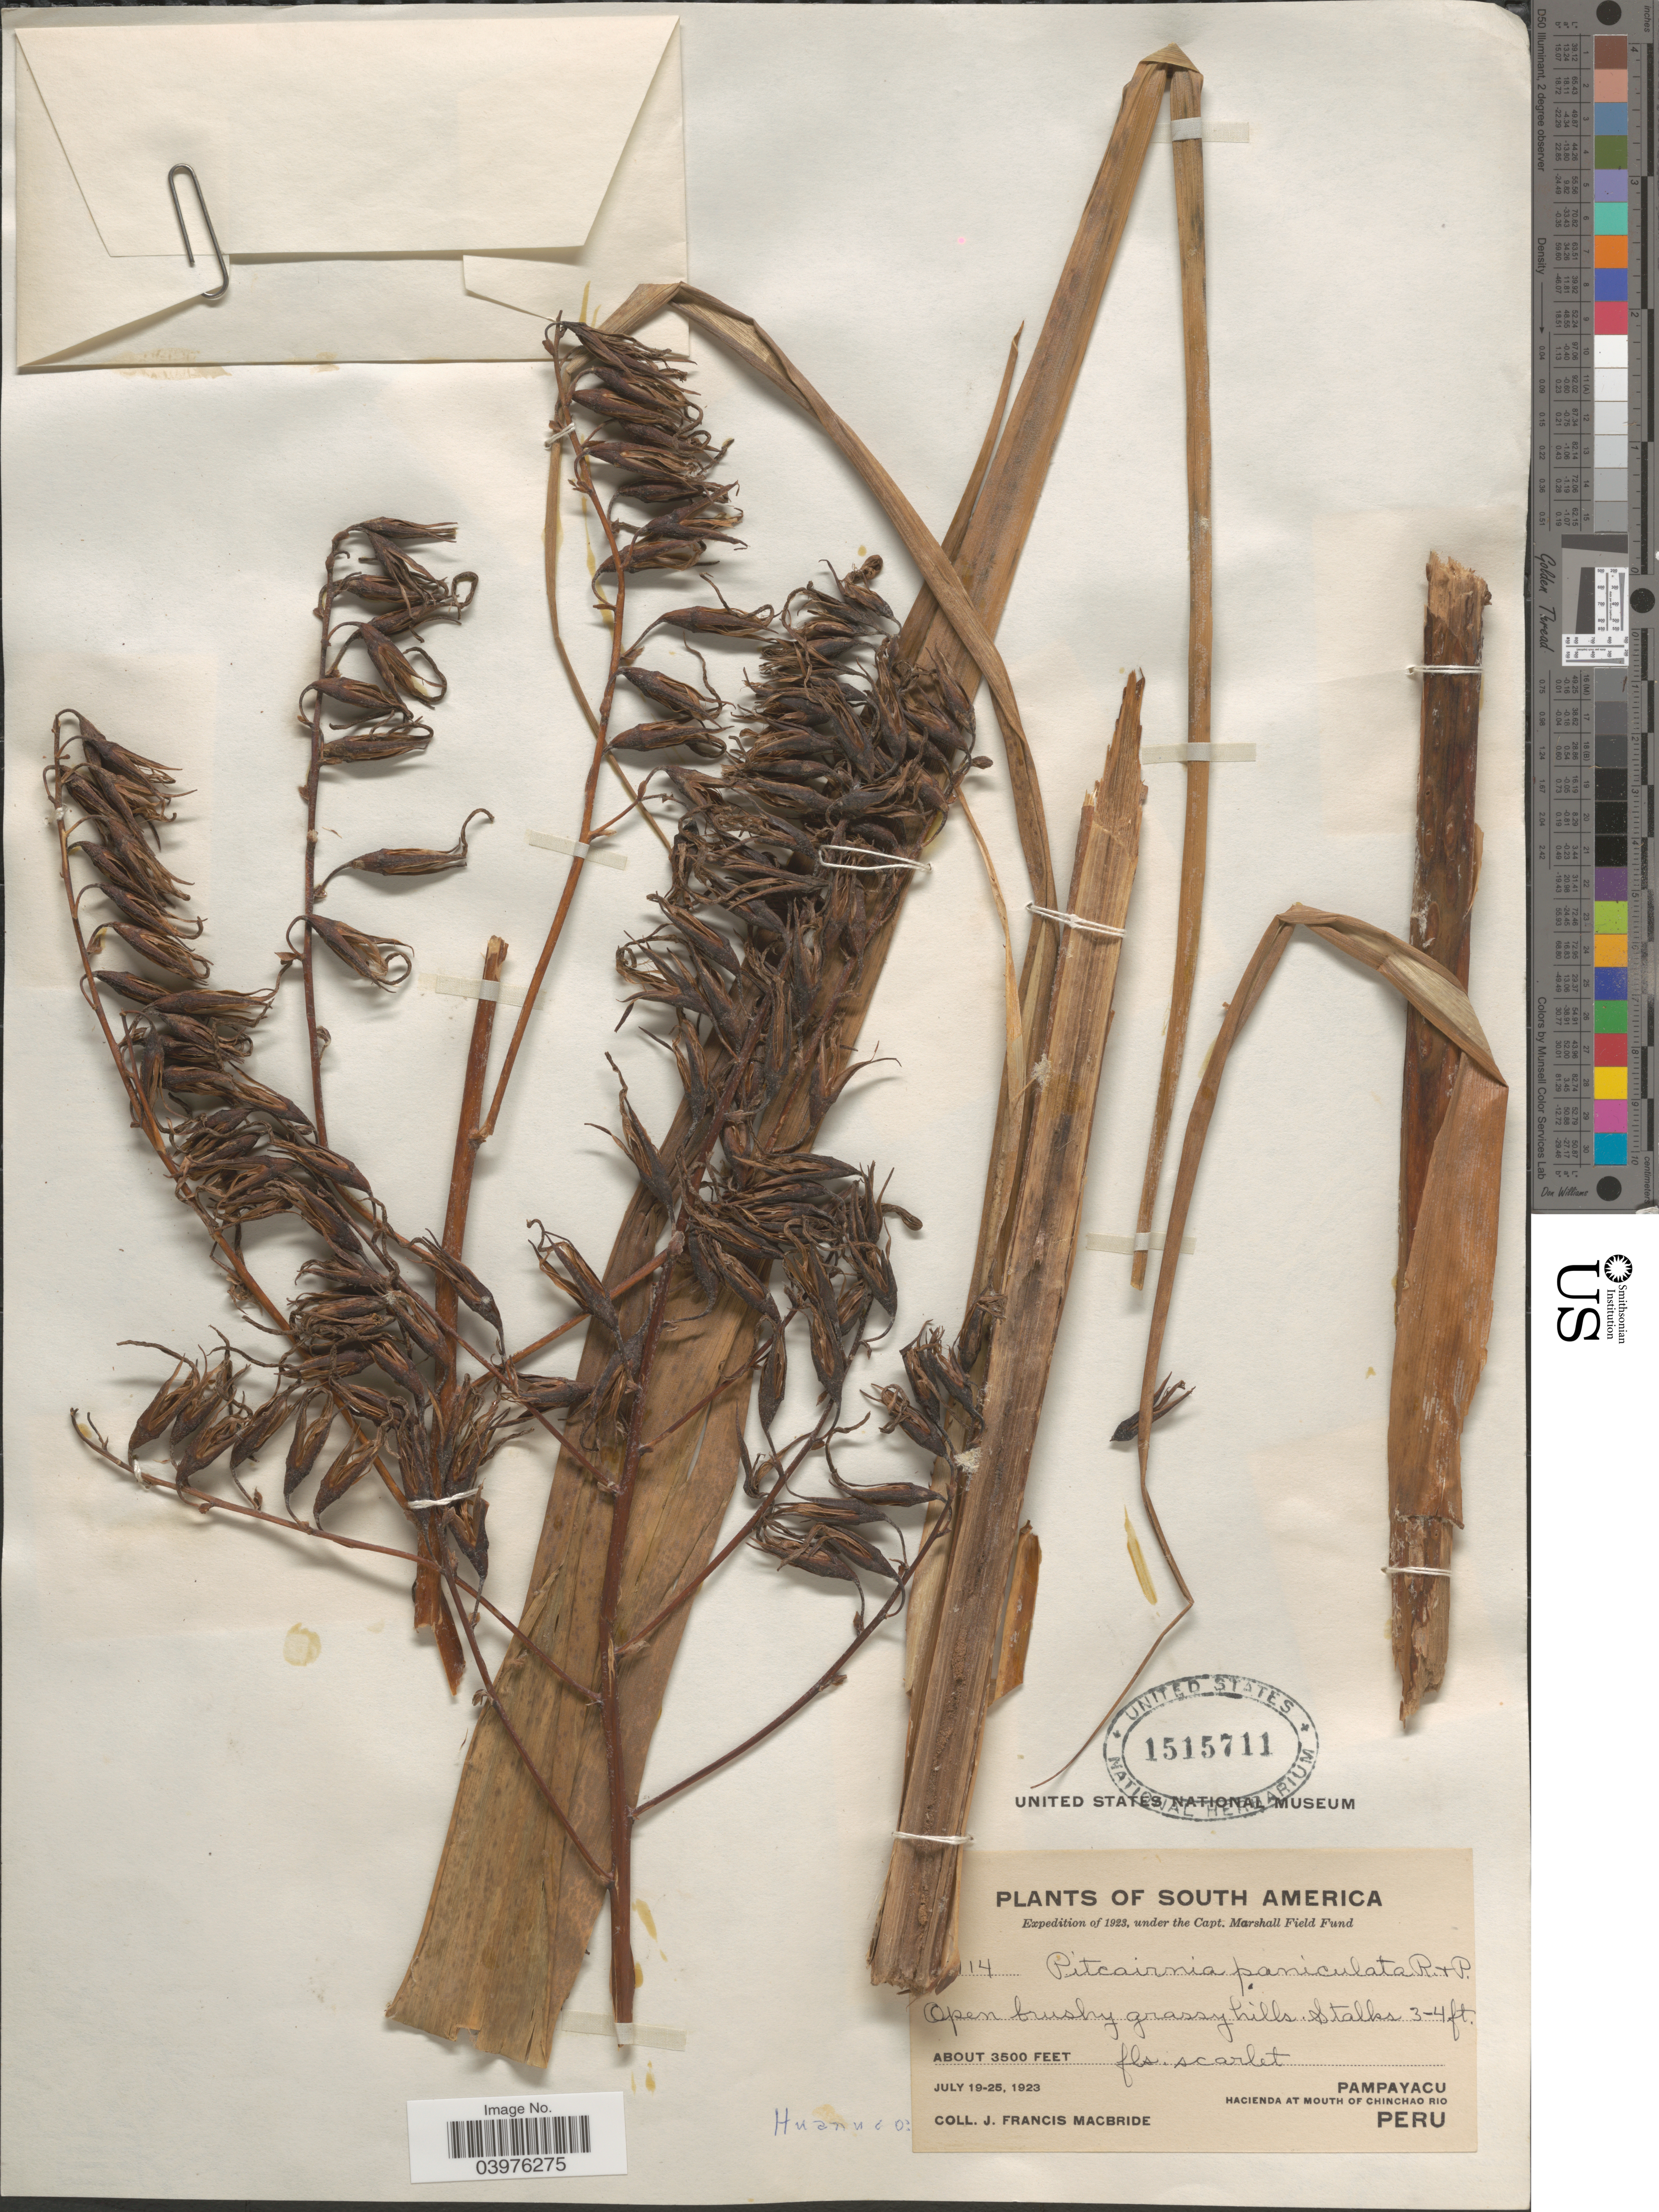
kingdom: Plantae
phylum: Tracheophyta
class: Liliopsida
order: Poales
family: Bromeliaceae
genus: Pitcairnia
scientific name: Pitcairnia paniculata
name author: (Ruiz & Pav.) Ruiz & Pav.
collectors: J. F. Macbride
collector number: !14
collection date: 1923-07-19/1923-07-25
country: Peru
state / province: Huánuco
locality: Pampayacu. Hacienda at mouth of Chinchao Rio.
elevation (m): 1067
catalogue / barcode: US 1515711